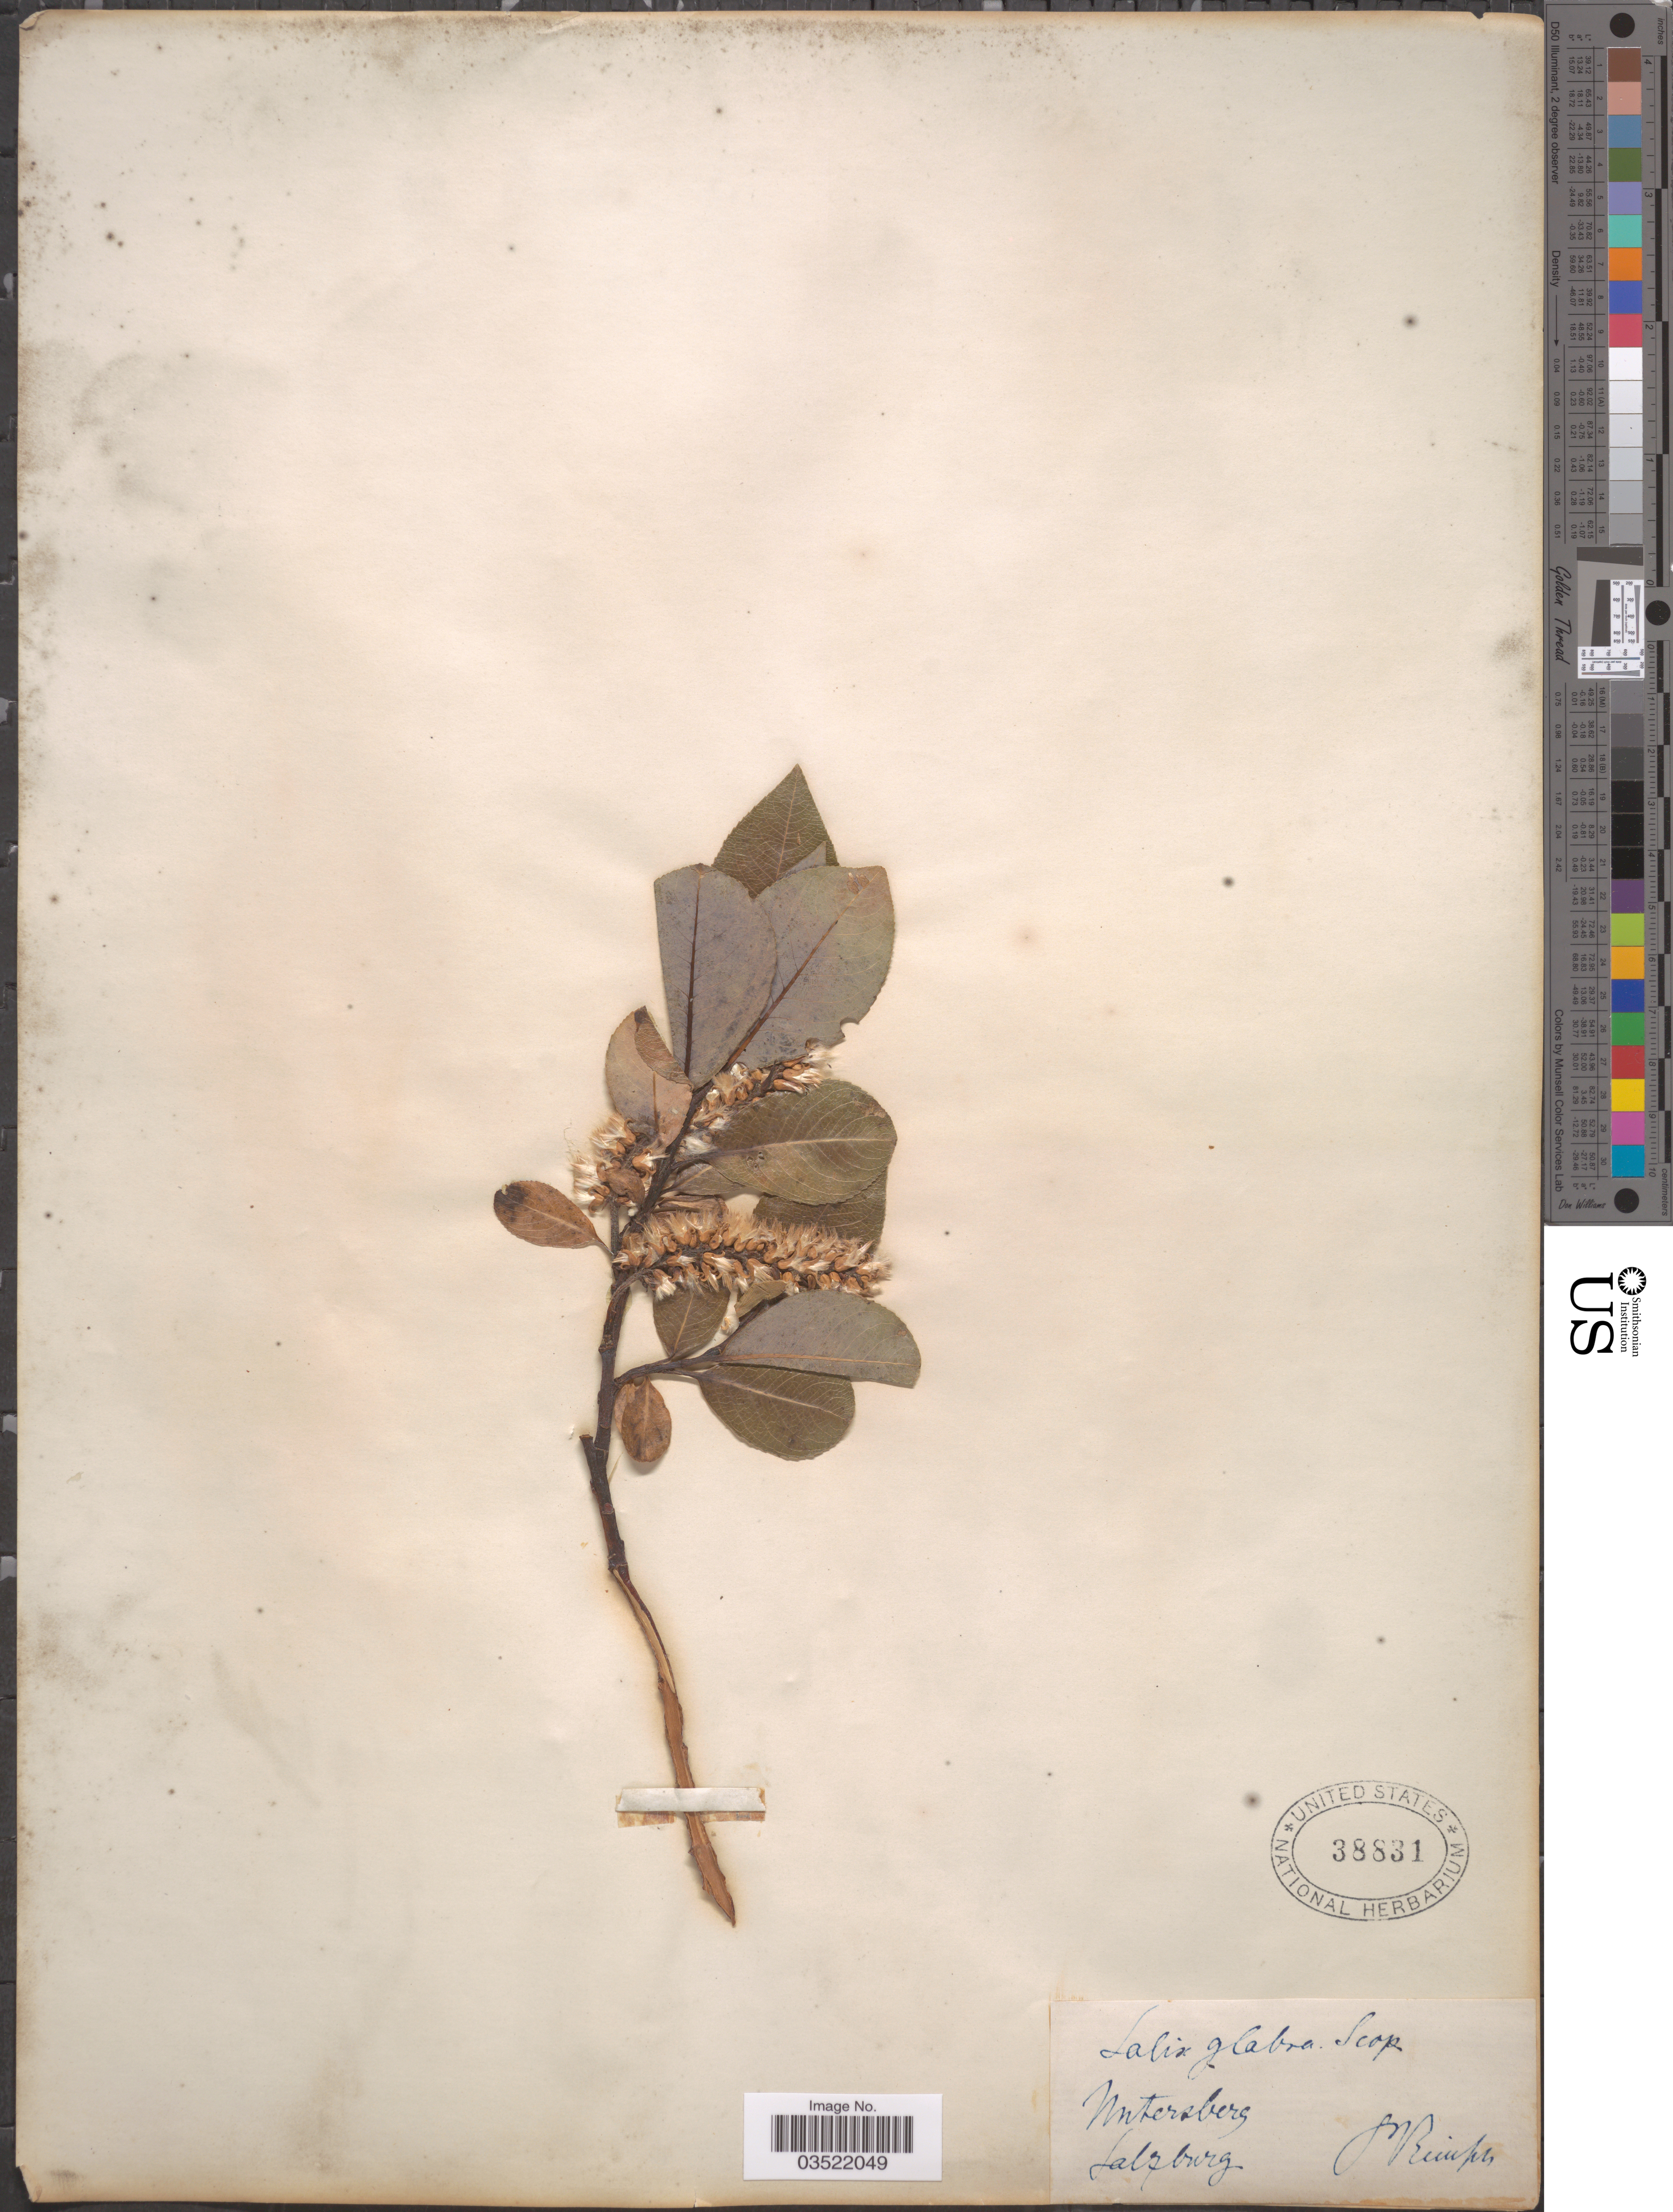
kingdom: Plantae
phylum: Tracheophyta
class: Magnoliopsida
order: Malpighiales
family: Salicaceae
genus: Salix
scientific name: Salix glabra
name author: Scop.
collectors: P. Reinsch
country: Austria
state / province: Salzburg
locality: Untersberg.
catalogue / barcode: US 38831